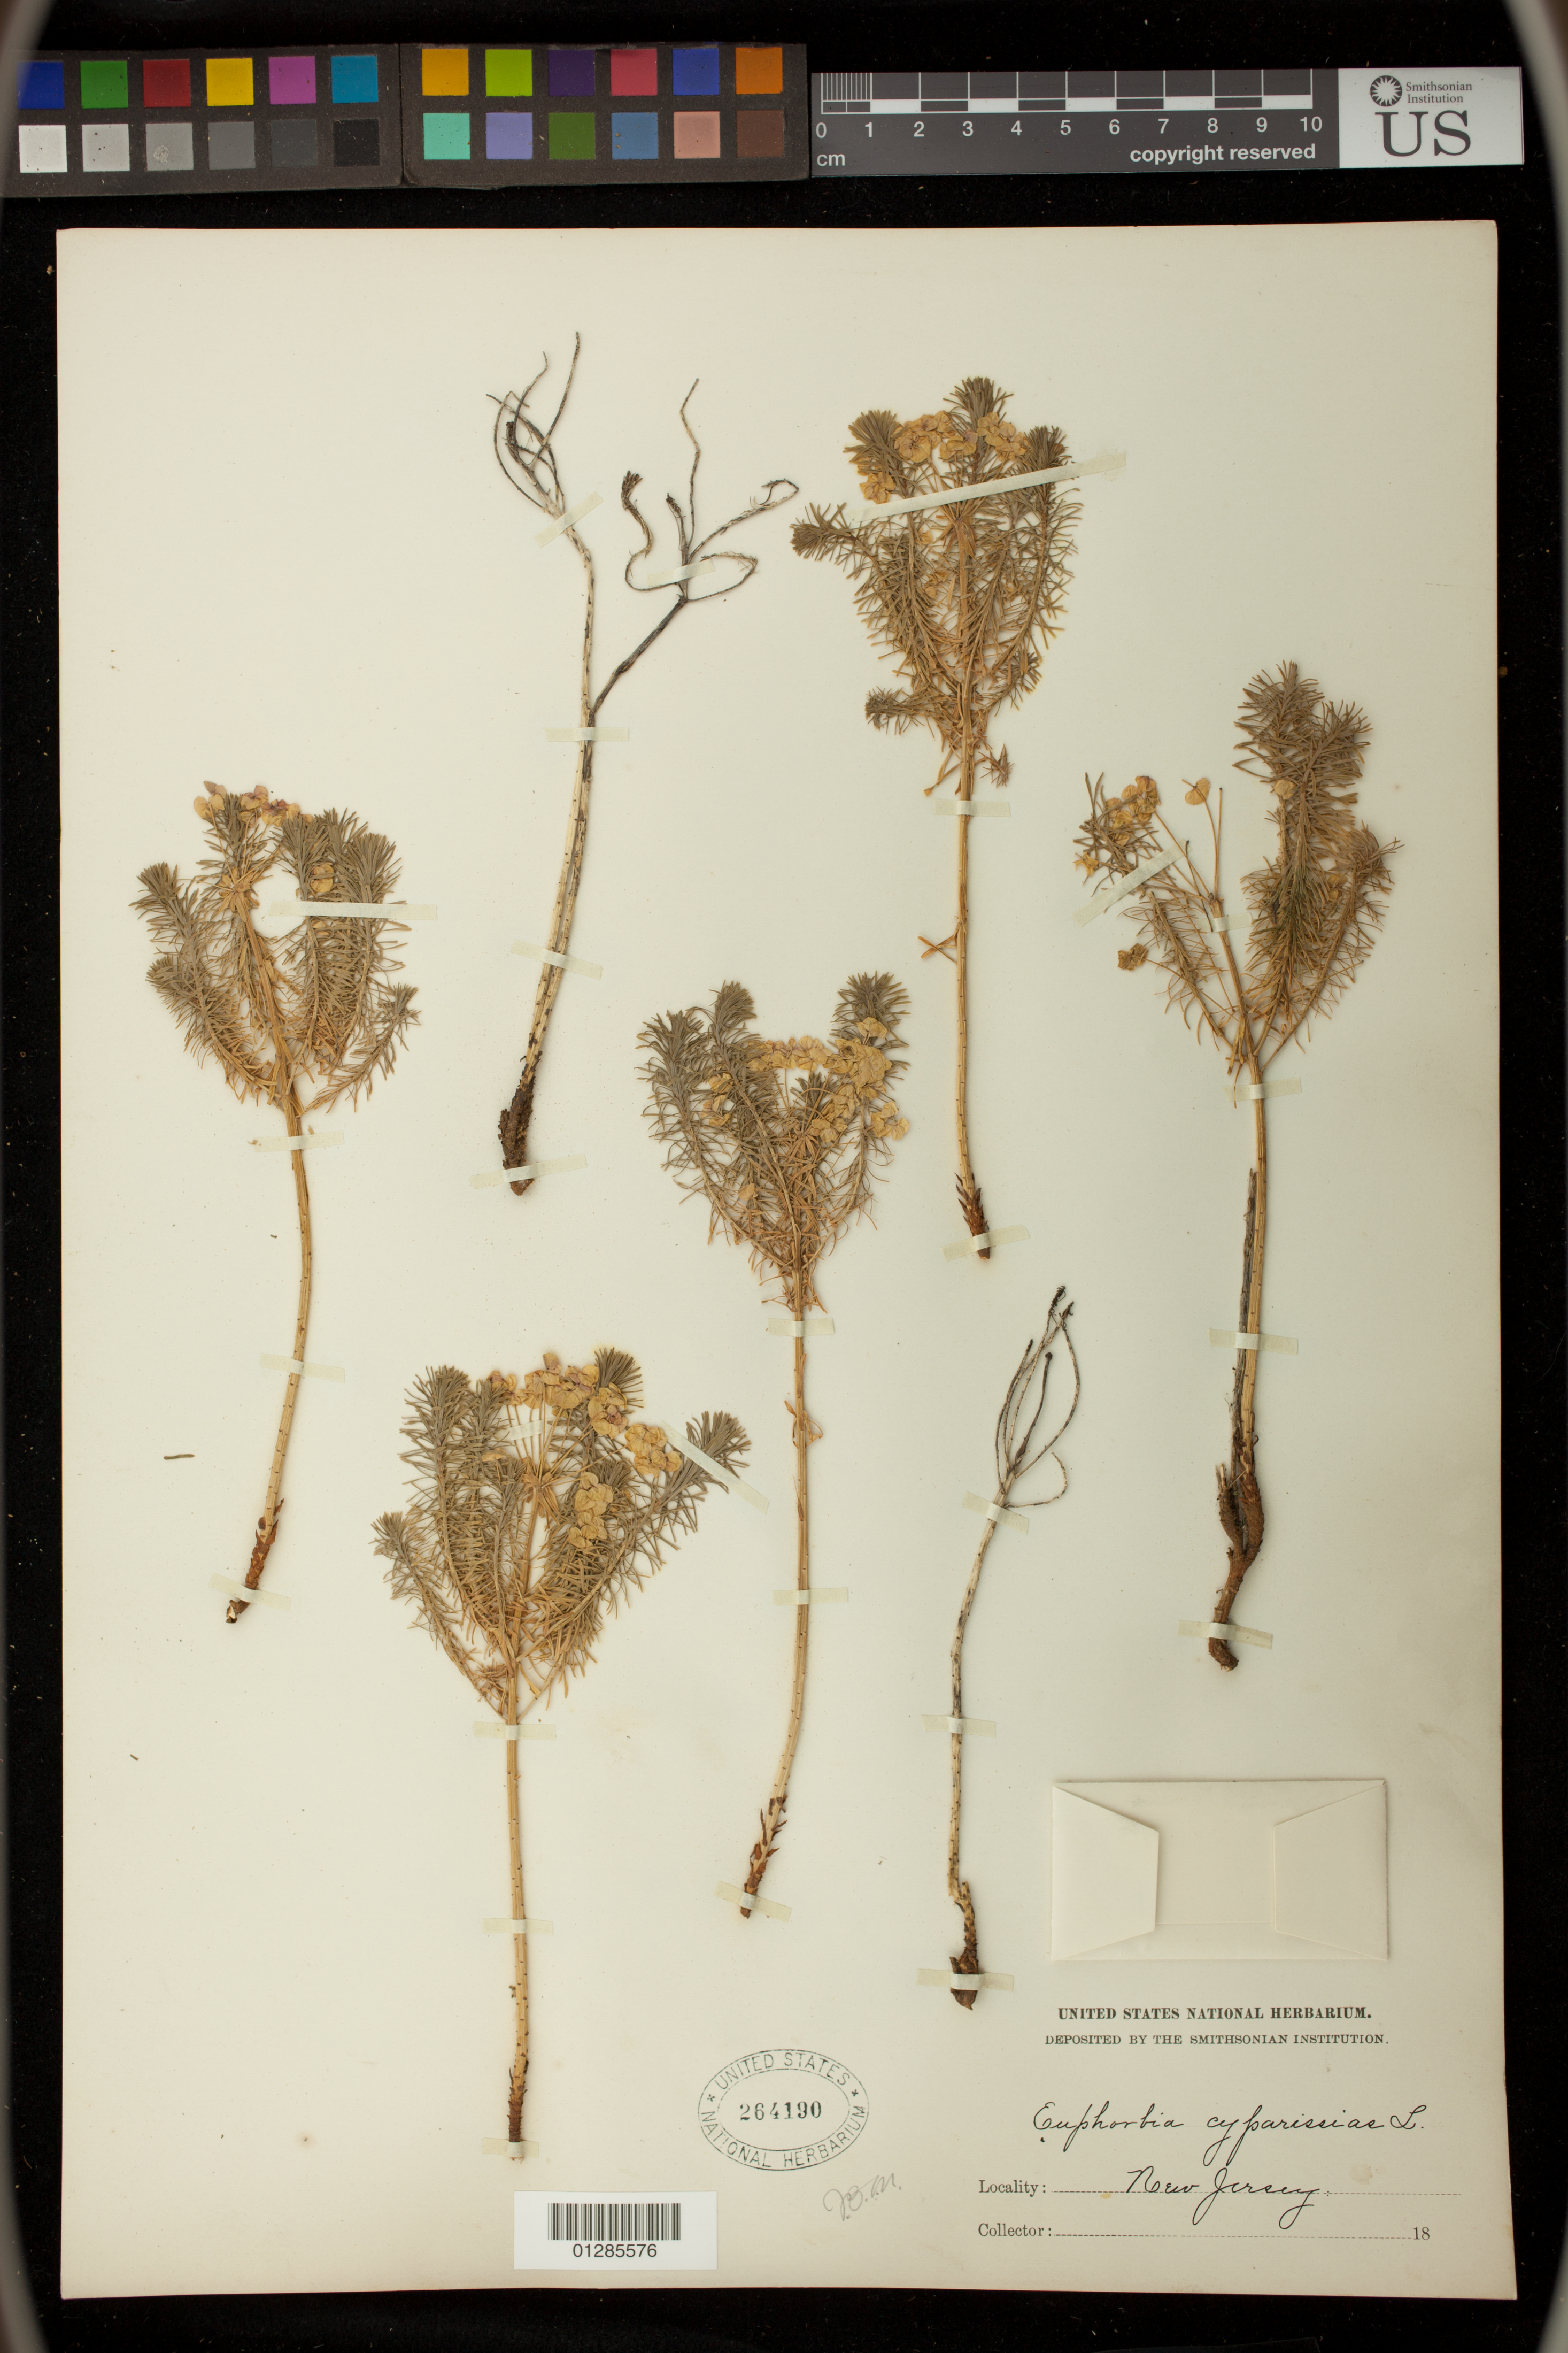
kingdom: Plantae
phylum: Tracheophyta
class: Magnoliopsida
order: Malpighiales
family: Euphorbiaceae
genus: Euphorbia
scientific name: Euphorbia cyparissias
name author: L.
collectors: T. C. Porter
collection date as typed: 18--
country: United States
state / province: New Jersey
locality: Phillipsburg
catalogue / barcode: US 264190